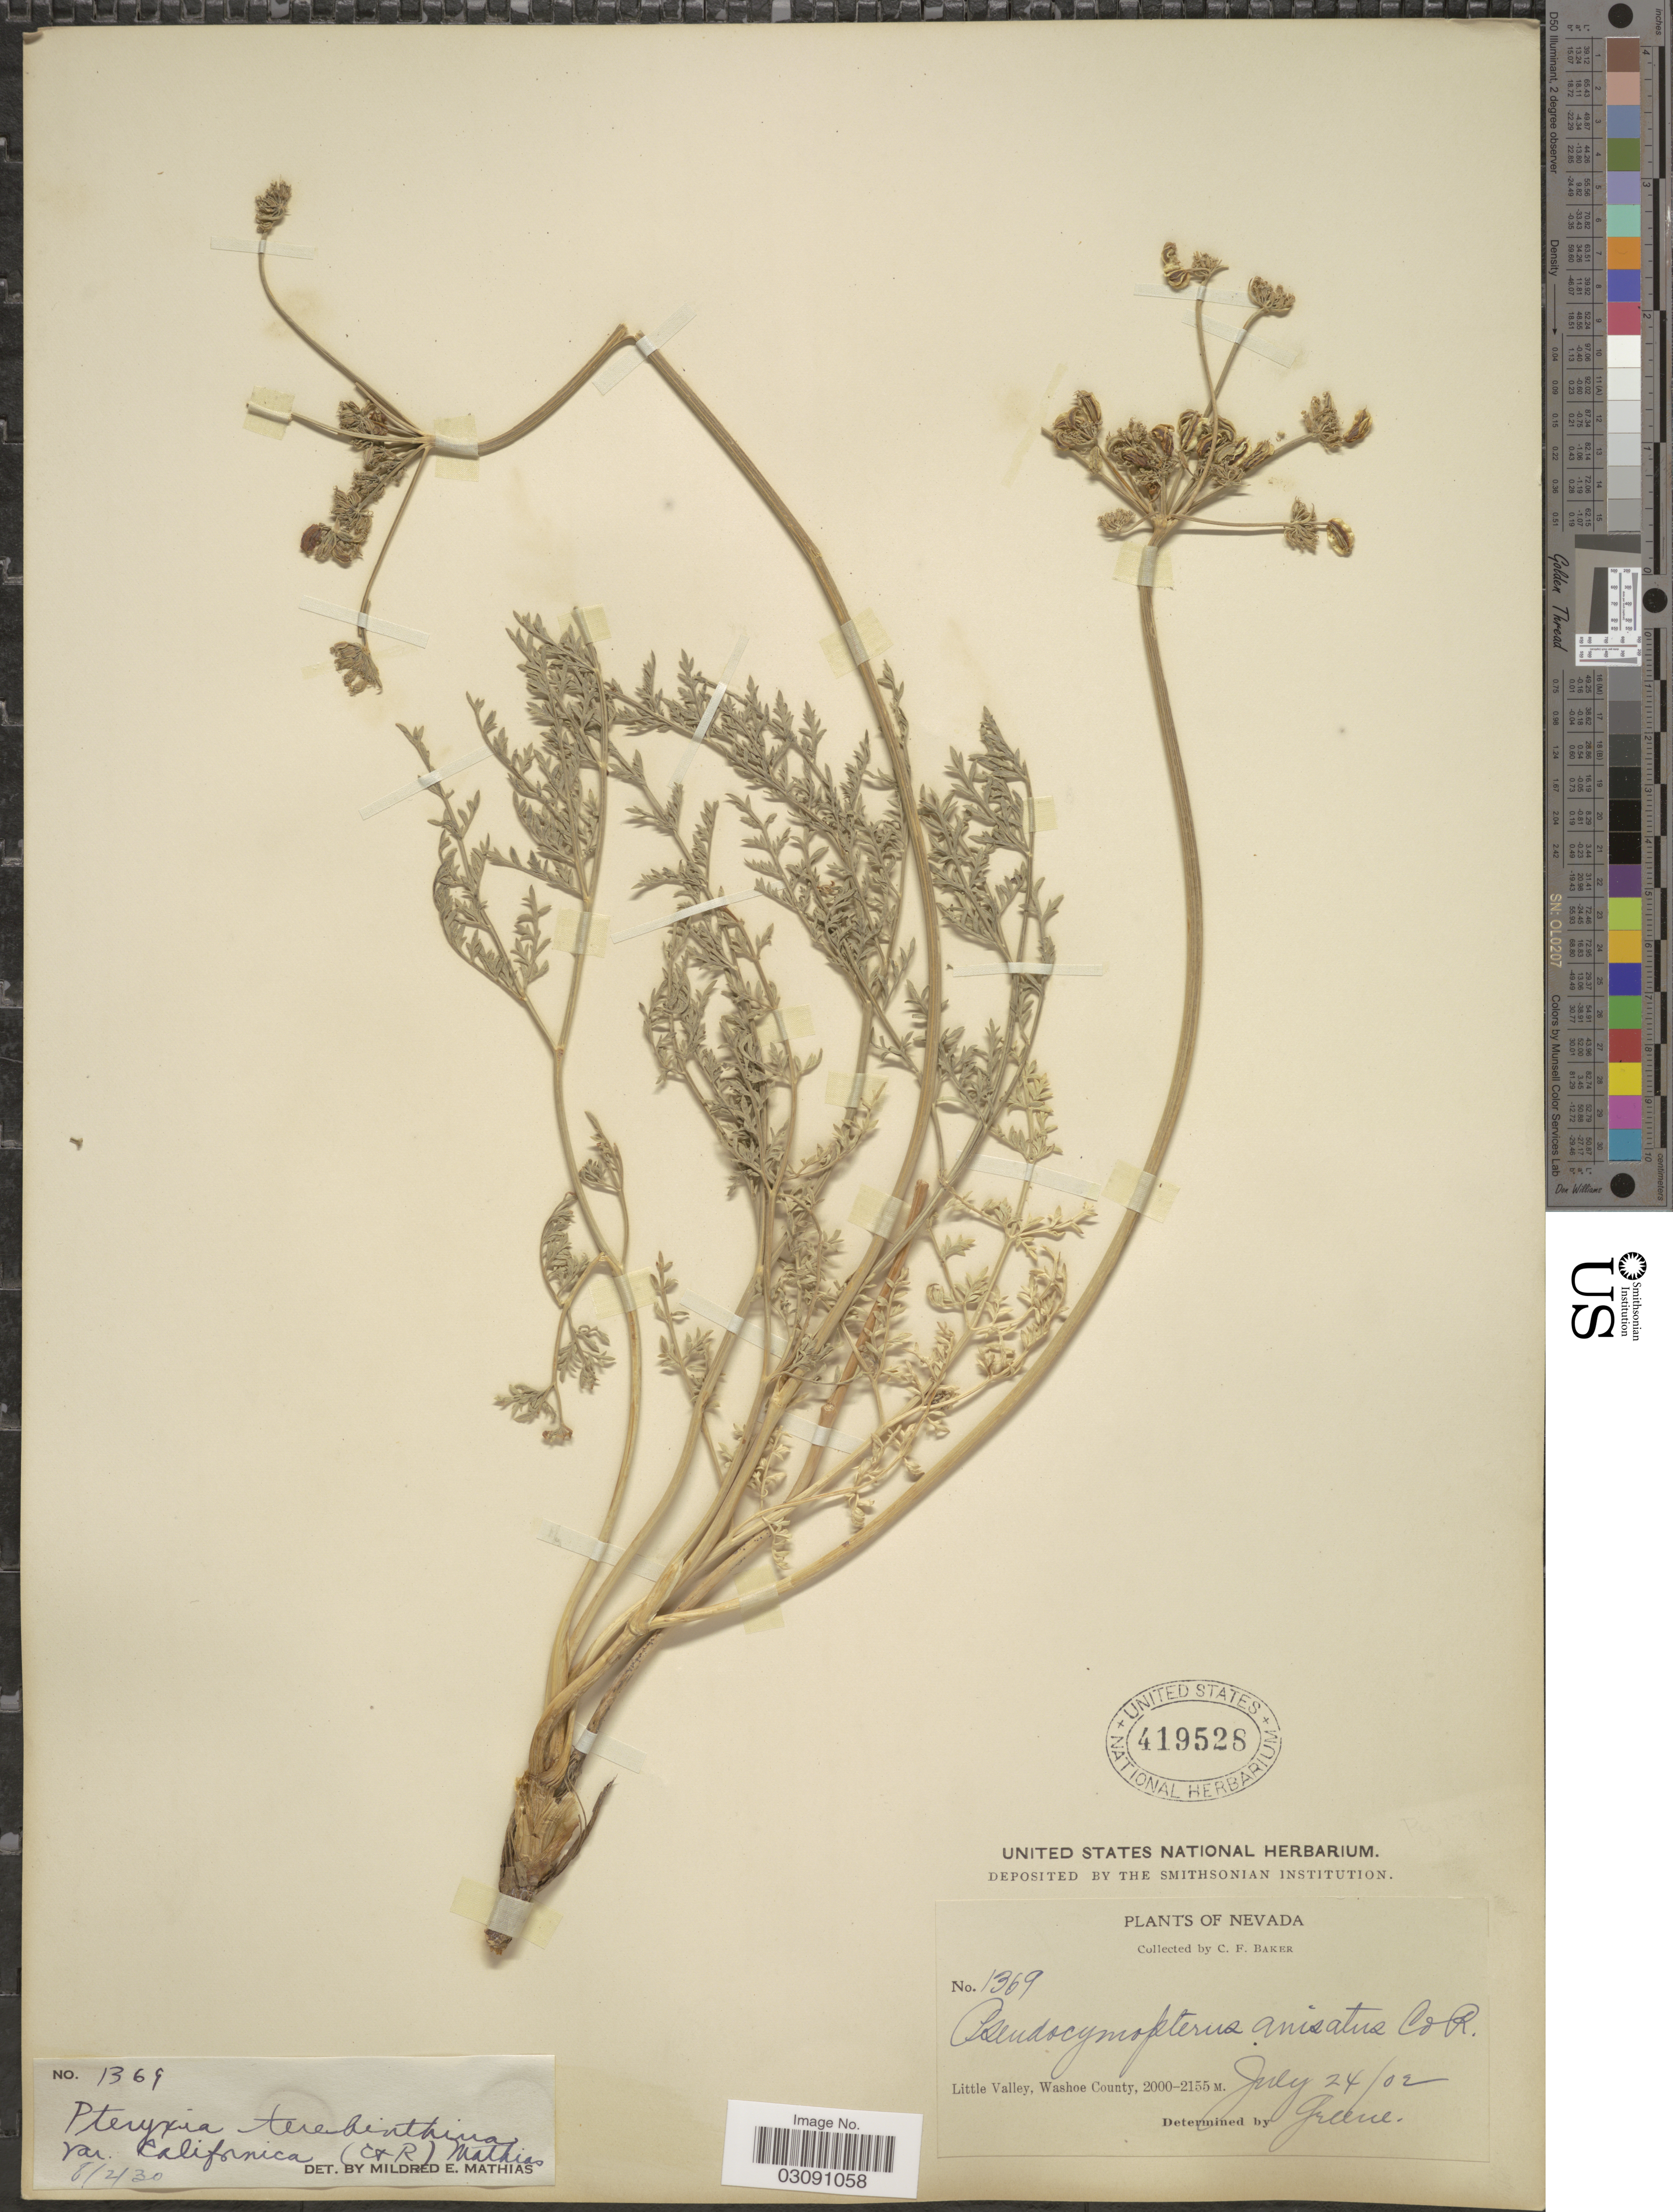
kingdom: Plantae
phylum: Tracheophyta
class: Magnoliopsida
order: Apiales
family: Apiaceae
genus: Pteryxia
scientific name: Pteryxia terebinthina var. californica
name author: (J.M. Coult. & Rose) Mathias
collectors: C. F. Baker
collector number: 1369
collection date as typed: Transcribed d/m/y: 24/7/2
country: United States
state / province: Nevada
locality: Little Valley, Washoe County.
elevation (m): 2000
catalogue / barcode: US 419528